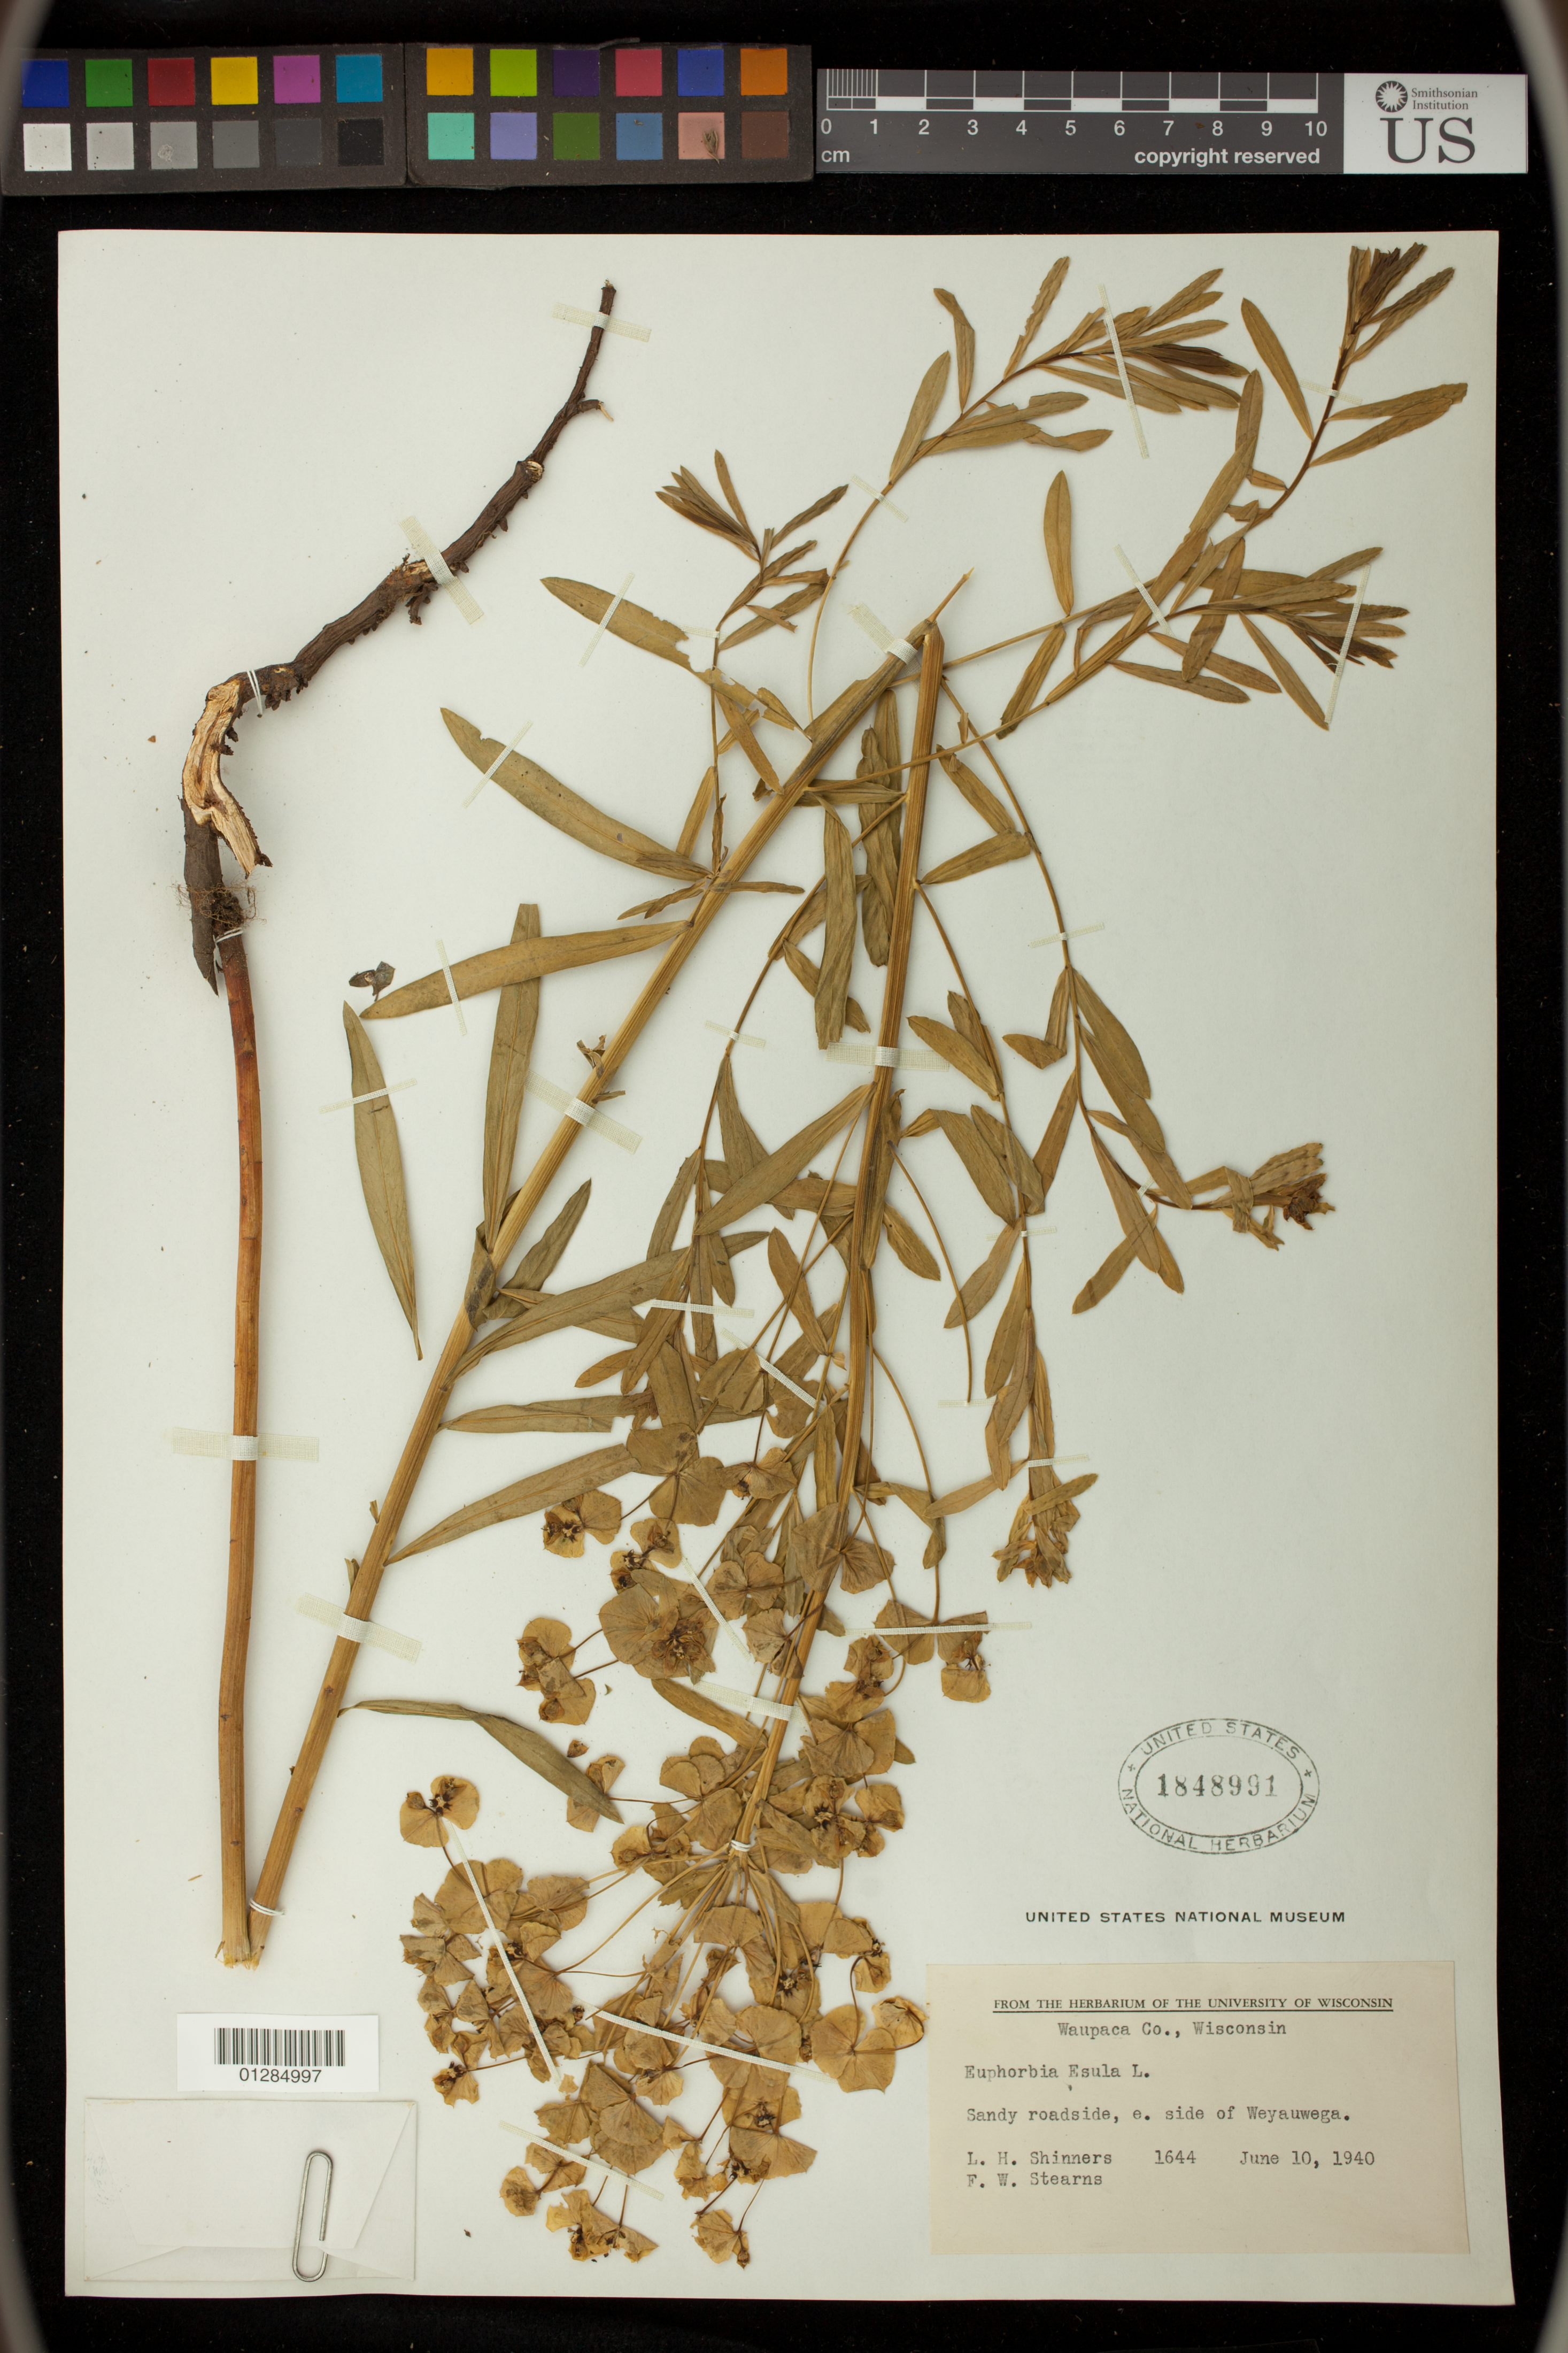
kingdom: Plantae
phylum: Tracheophyta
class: Magnoliopsida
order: Malpighiales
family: Euphorbiaceae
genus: Euphorbia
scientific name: Euphorbia esula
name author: L.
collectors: L. H. Shinners & F. Stearns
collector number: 1644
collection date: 1940-06-10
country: United States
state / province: Wisconsin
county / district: Waupaca County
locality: roadside, east side of Weyauwega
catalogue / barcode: US 1848991